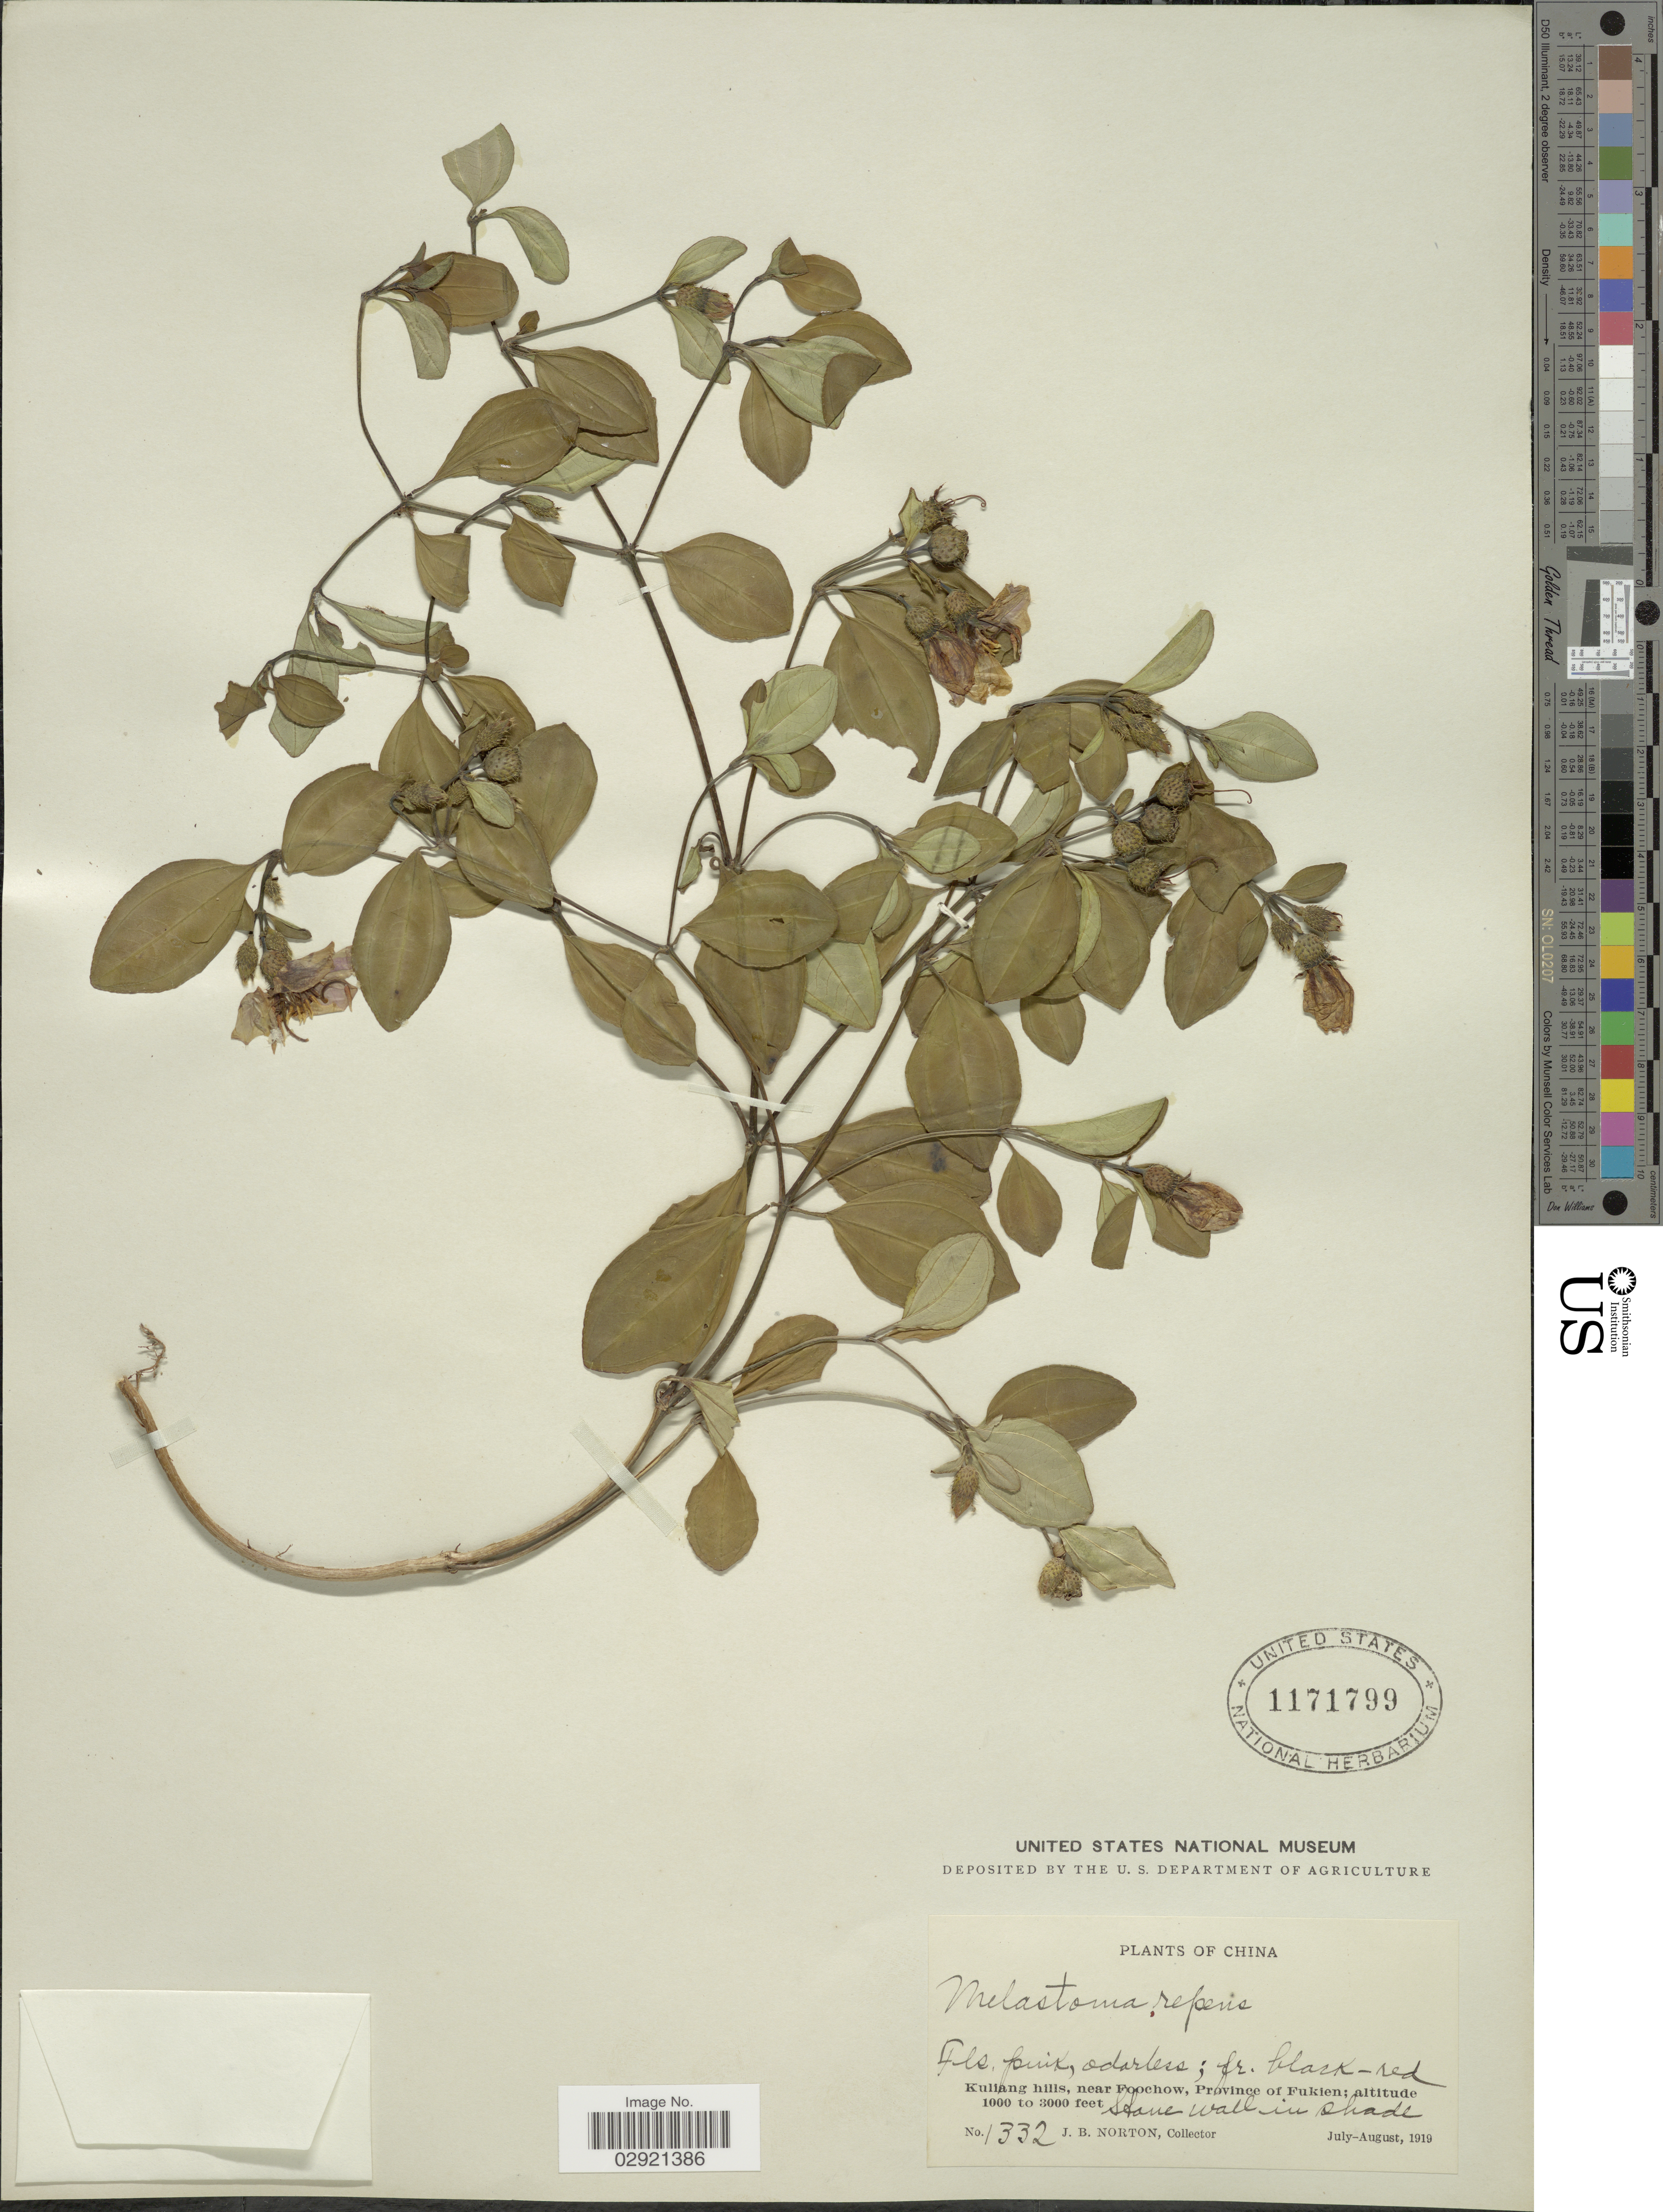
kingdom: Plantae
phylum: Tracheophyta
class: Magnoliopsida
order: Myrtales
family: Melastomataceae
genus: Melastoma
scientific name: Melastoma dodecandra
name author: Lour.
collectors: J. B. Norton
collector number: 1332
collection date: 1919-07/1919-08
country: China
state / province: Fujian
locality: Kuliang hills, near Foochow, Province of Fukien.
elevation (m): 305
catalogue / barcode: US 1171799